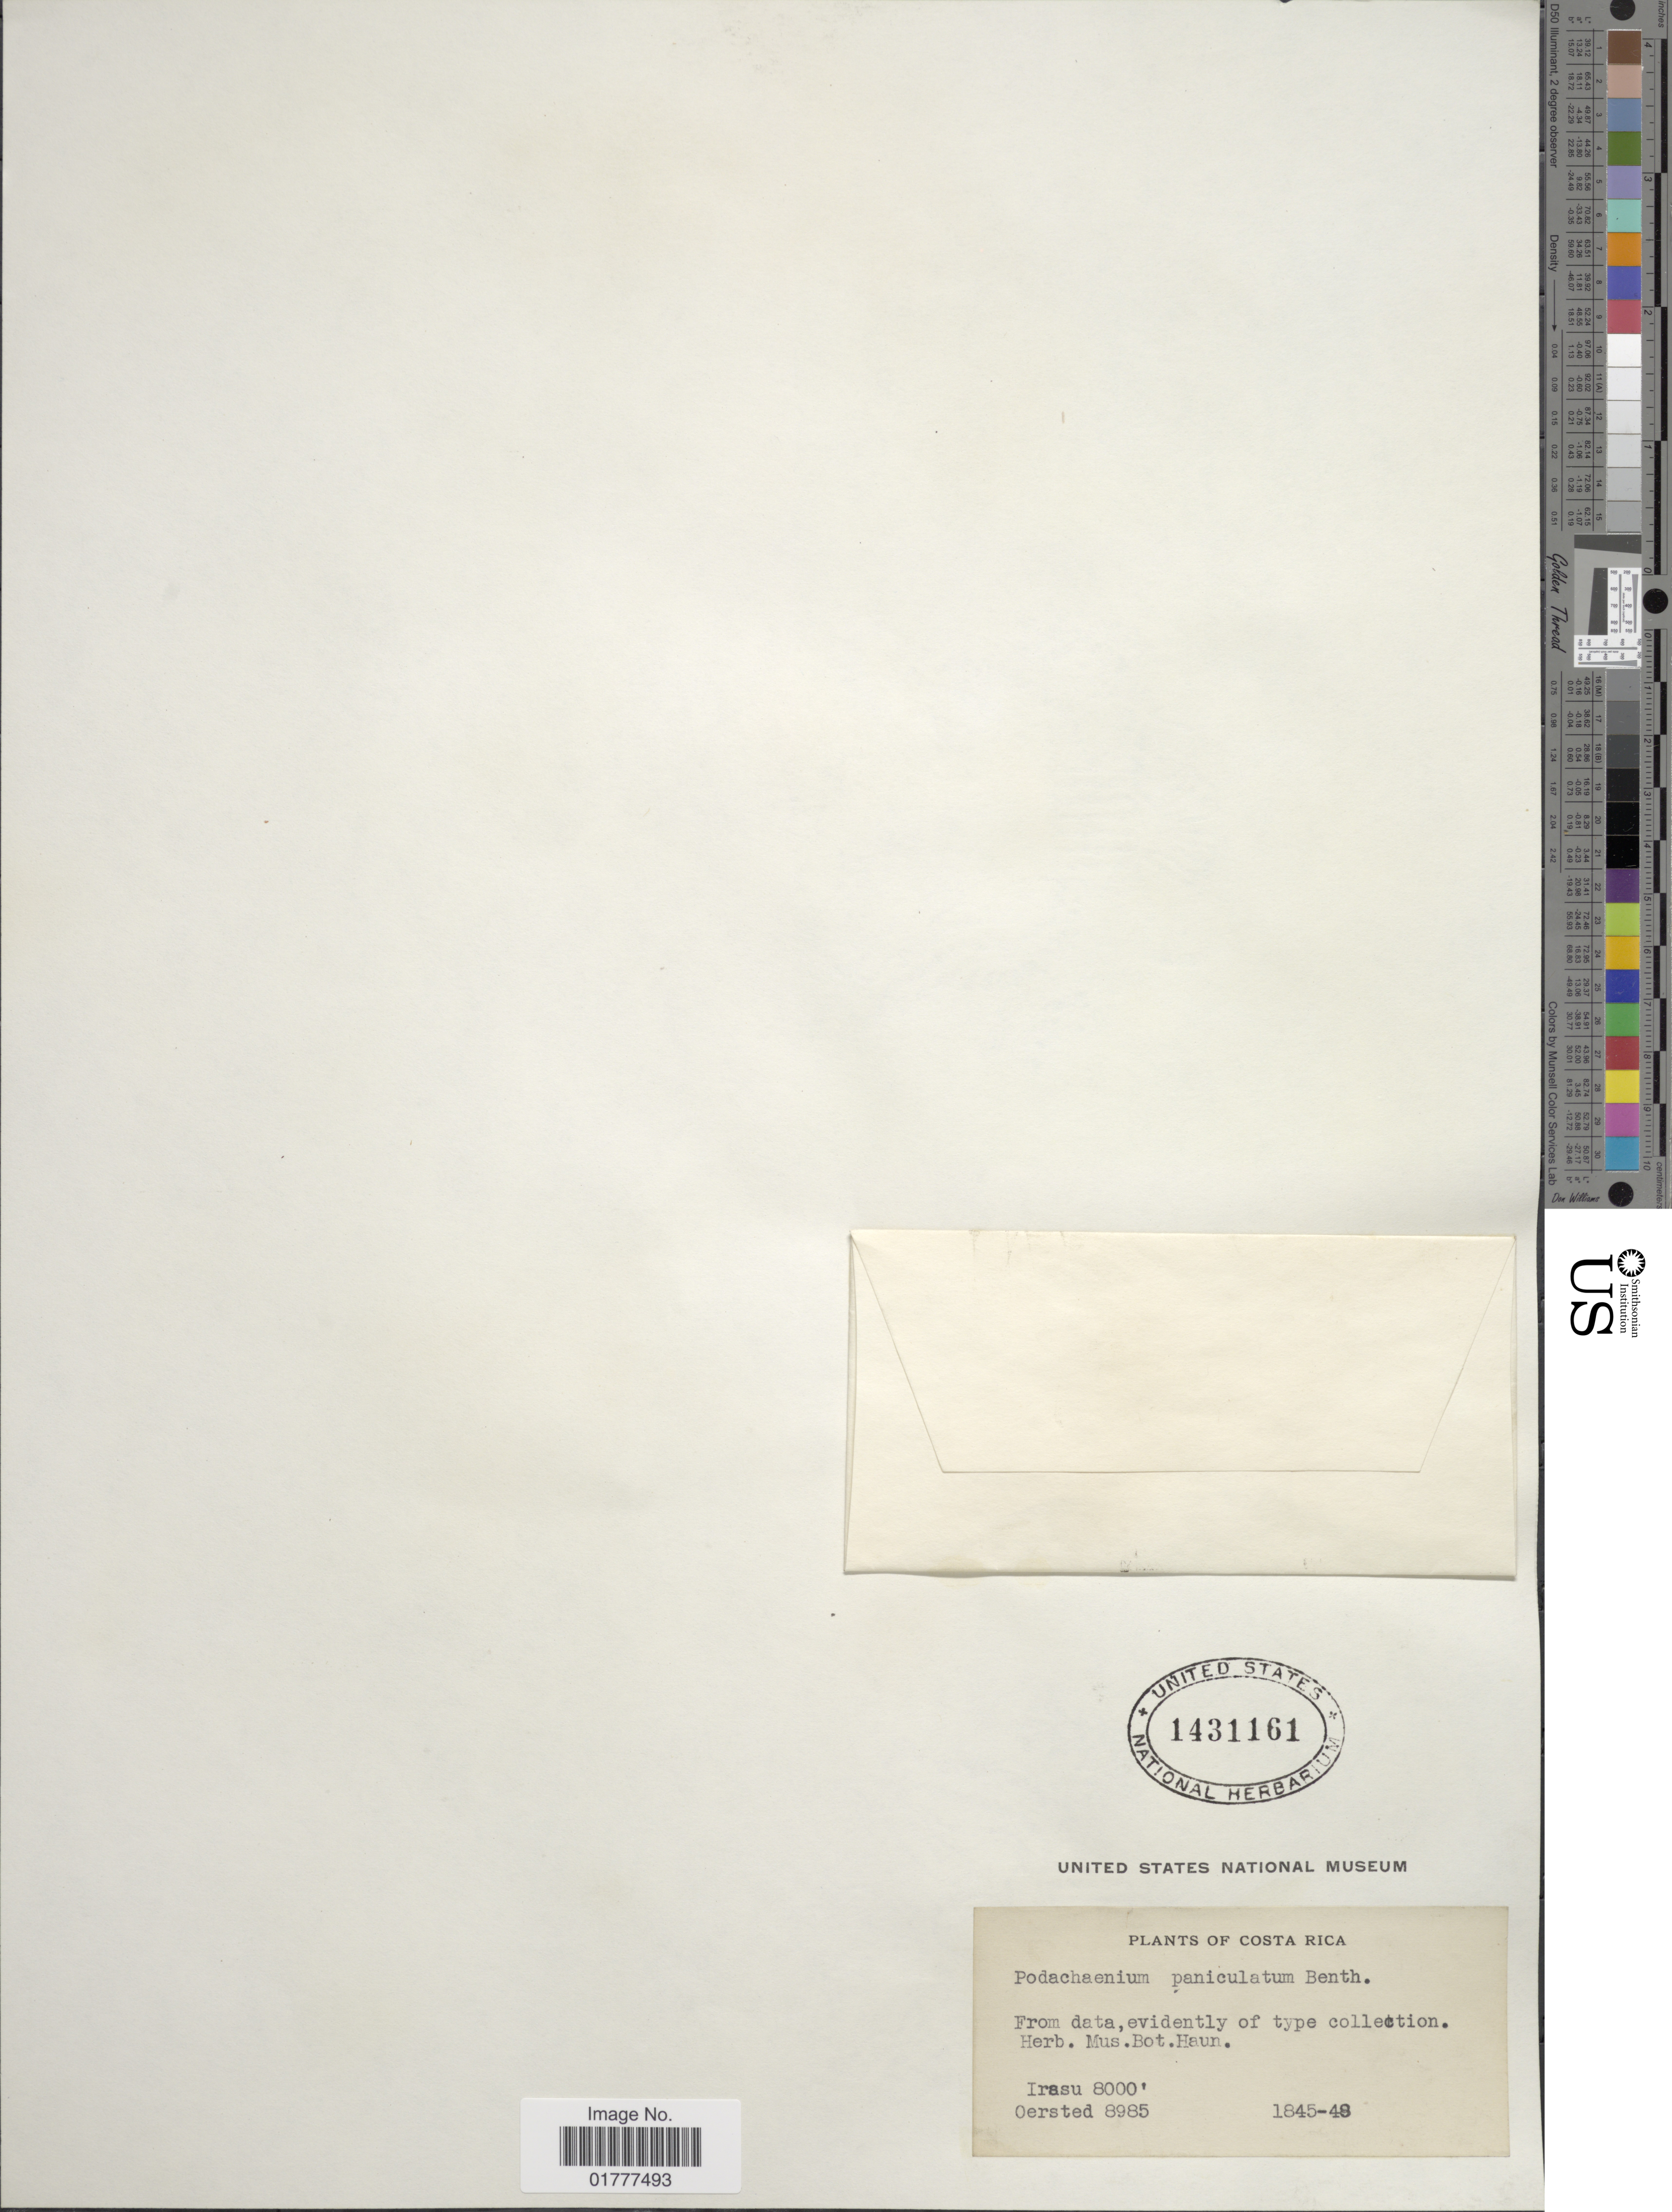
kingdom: Plantae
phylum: Tracheophyta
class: Magnoliopsida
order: Asterales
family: Asteraceae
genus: Podachaenium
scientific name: Podachaenium eminens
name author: (Lag.) Sch. Bip. ex Sch. Bip.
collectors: Oersted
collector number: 8985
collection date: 1845/1848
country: Costa Rica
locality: Irasu.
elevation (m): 2438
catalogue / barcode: US 1431161